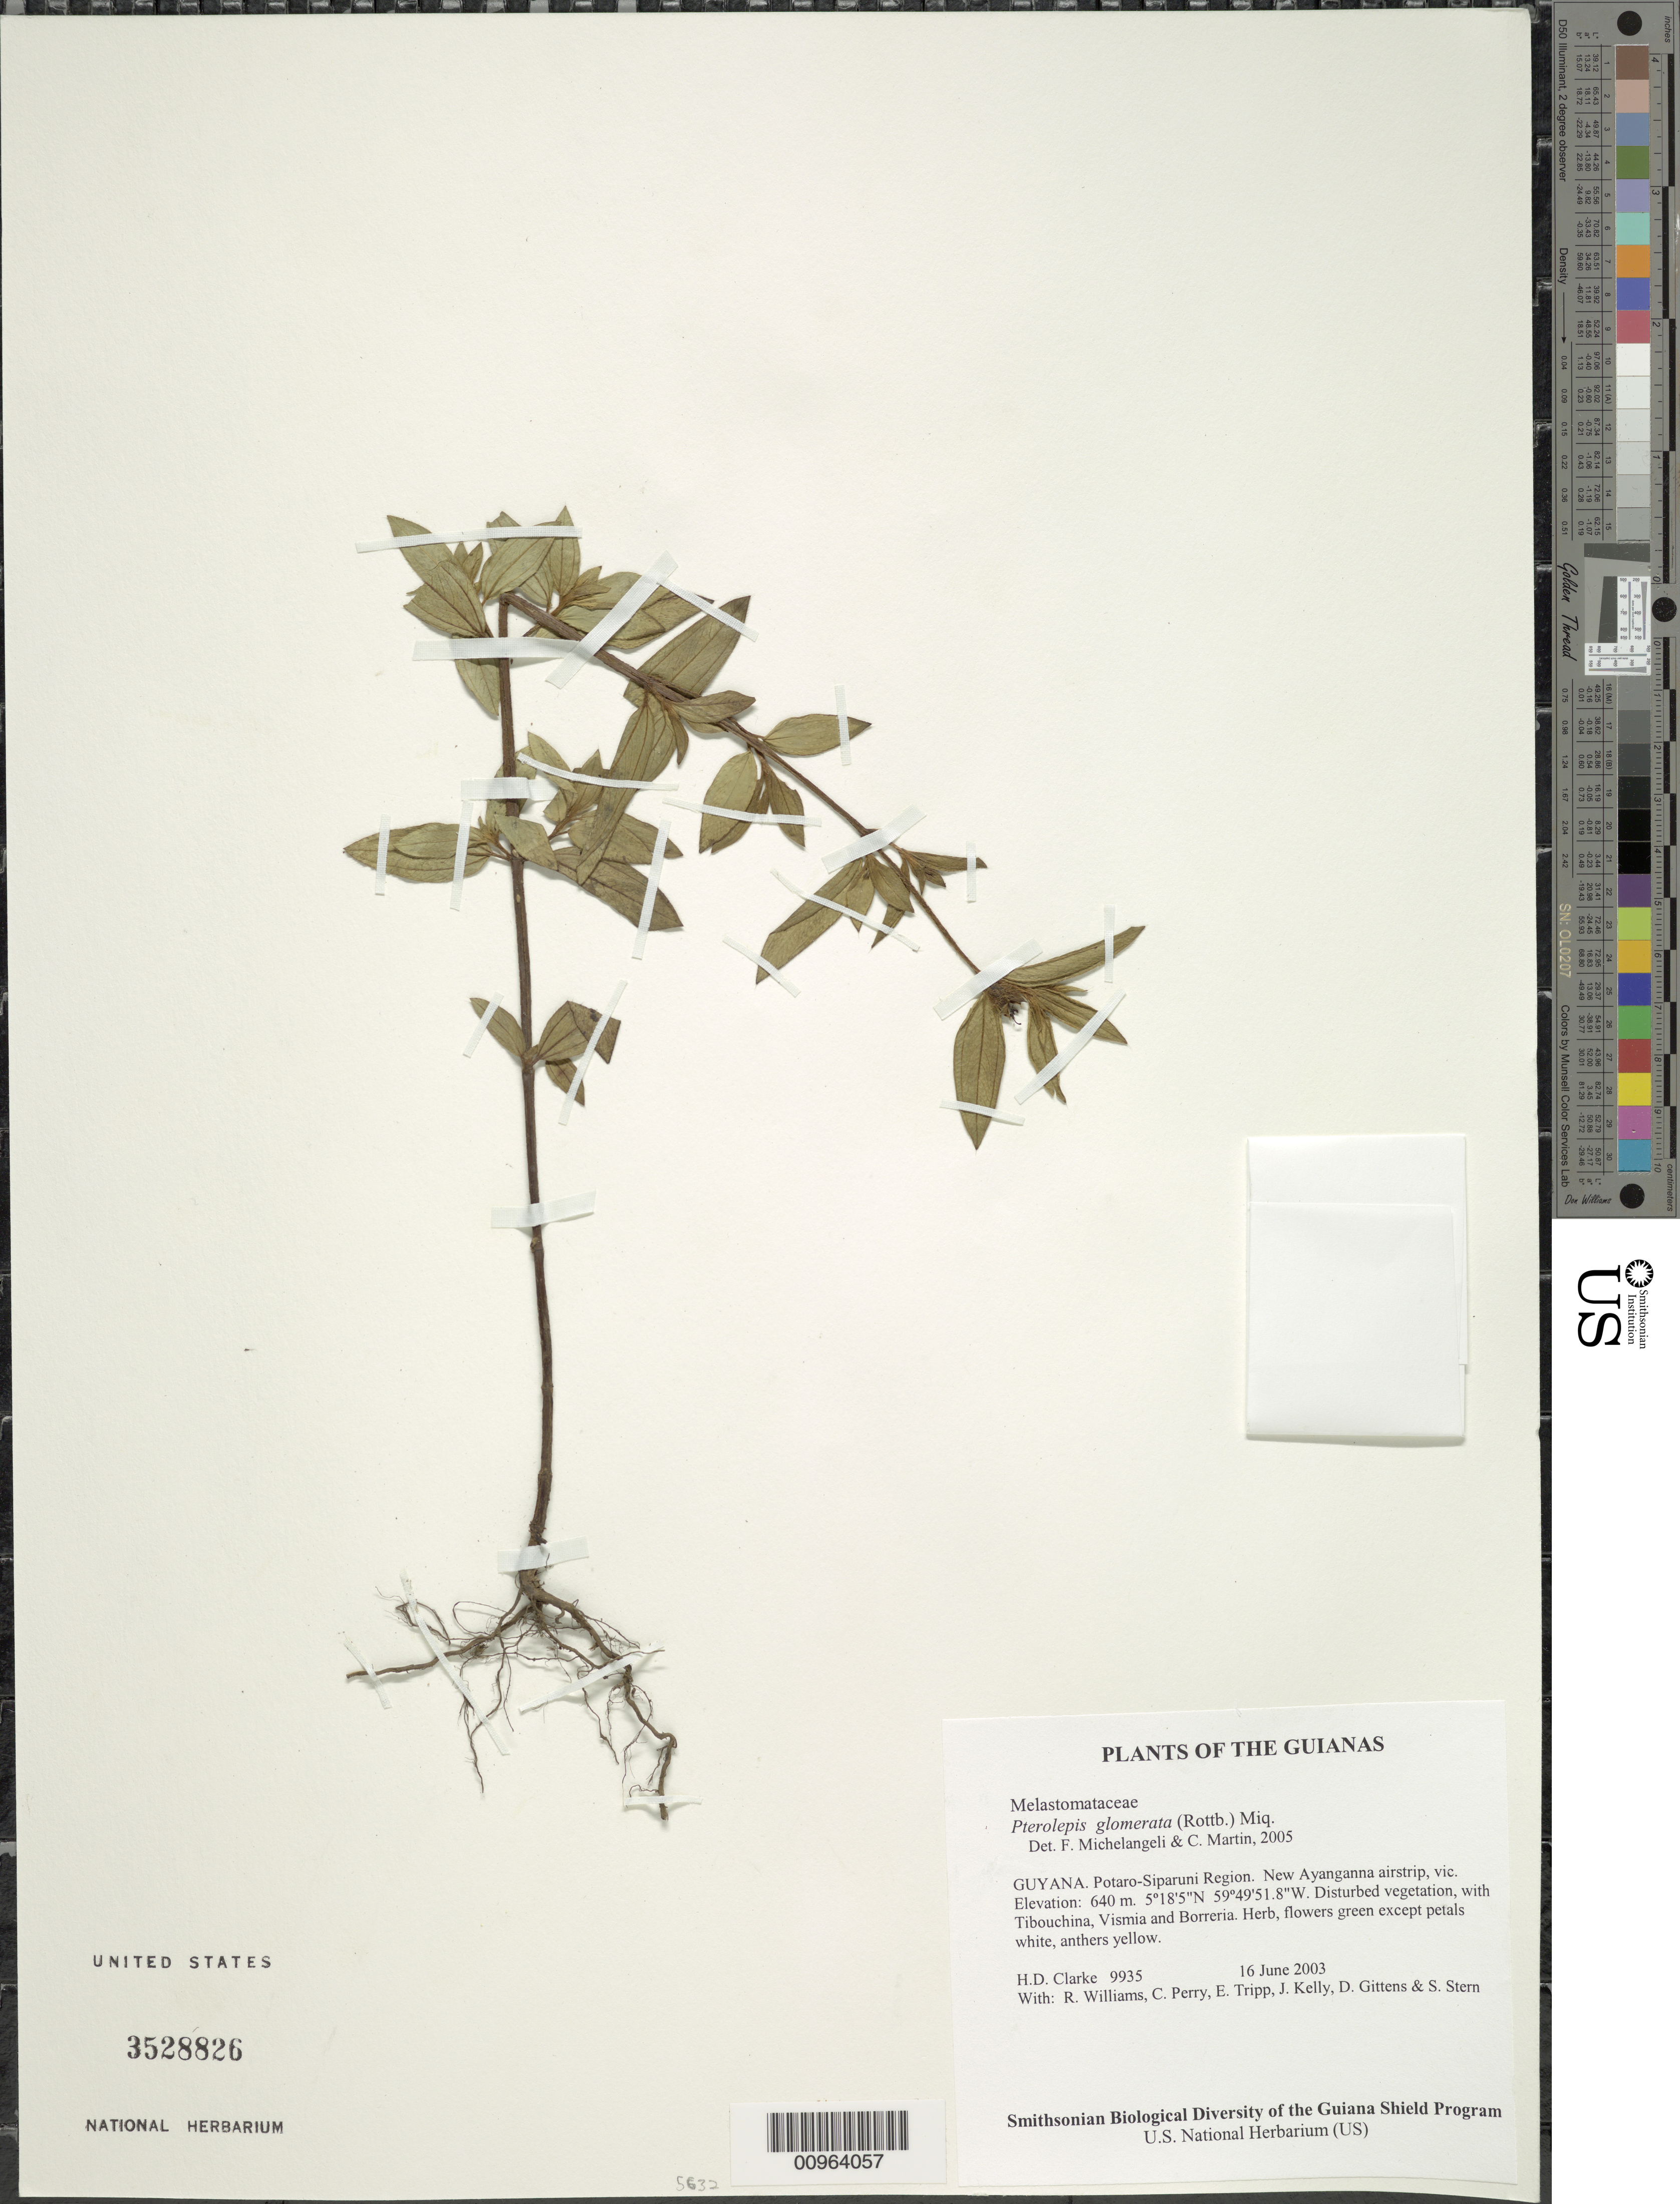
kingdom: Plantae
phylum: Tracheophyta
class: Magnoliopsida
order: Myrtales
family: Melastomataceae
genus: Pterolepis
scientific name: Pterolepis glomerata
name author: (Rottb.) Miq.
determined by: Michelangeli, F. A.; Martin, C.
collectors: H. D. Clarke, R. Williams, C. Perry, E. Tripp, J. Kelly, D. Gittens & S. R. Stern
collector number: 9935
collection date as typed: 16 June 2003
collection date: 2003-06-16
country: Guyana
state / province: Potaro-Siparuni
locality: New Ayanganna airstrip, vic.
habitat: Disturbed vegetation, with Tibouchina, Vismia and Borreria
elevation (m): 640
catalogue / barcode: US 3528826